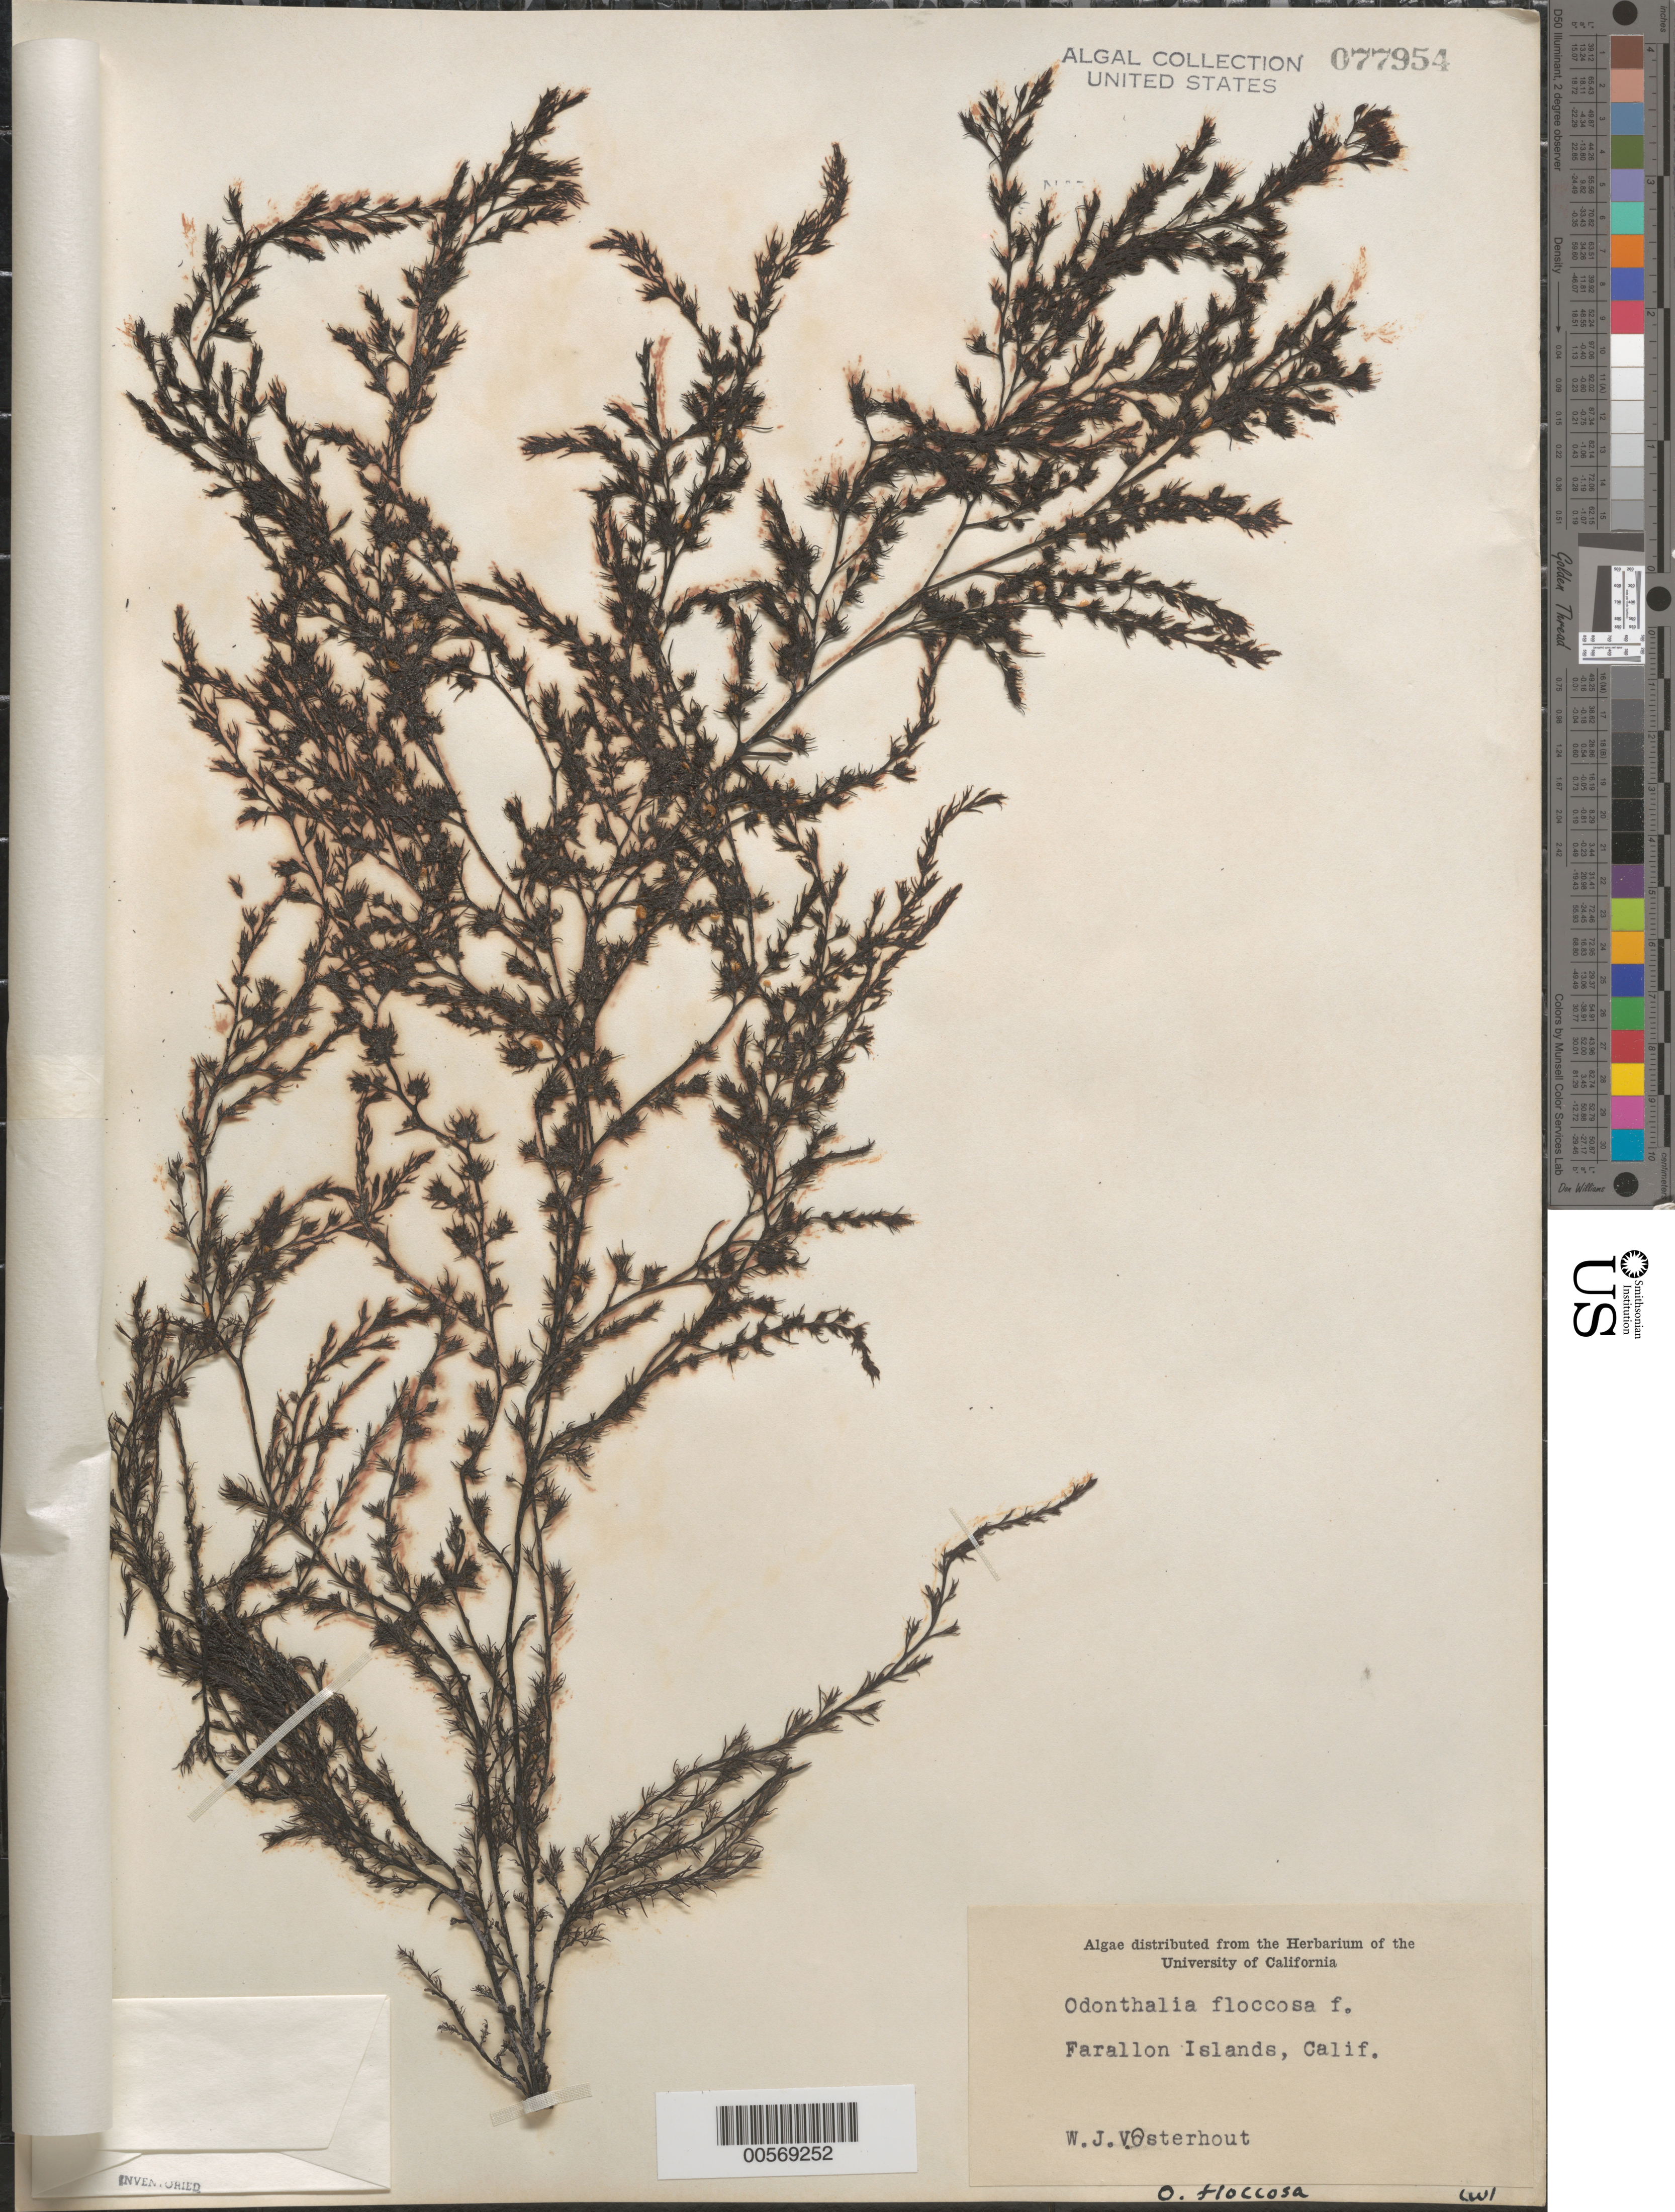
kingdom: Plantae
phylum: Rhodophyta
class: Florideophyceae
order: Ceramiales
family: Rhodomelaceae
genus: Odonthalia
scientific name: Odonthalia floccosa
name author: (Esper) Falkenb.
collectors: W. Osterhout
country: United States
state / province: California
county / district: San Francisco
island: Farallon Islands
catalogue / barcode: US 77954